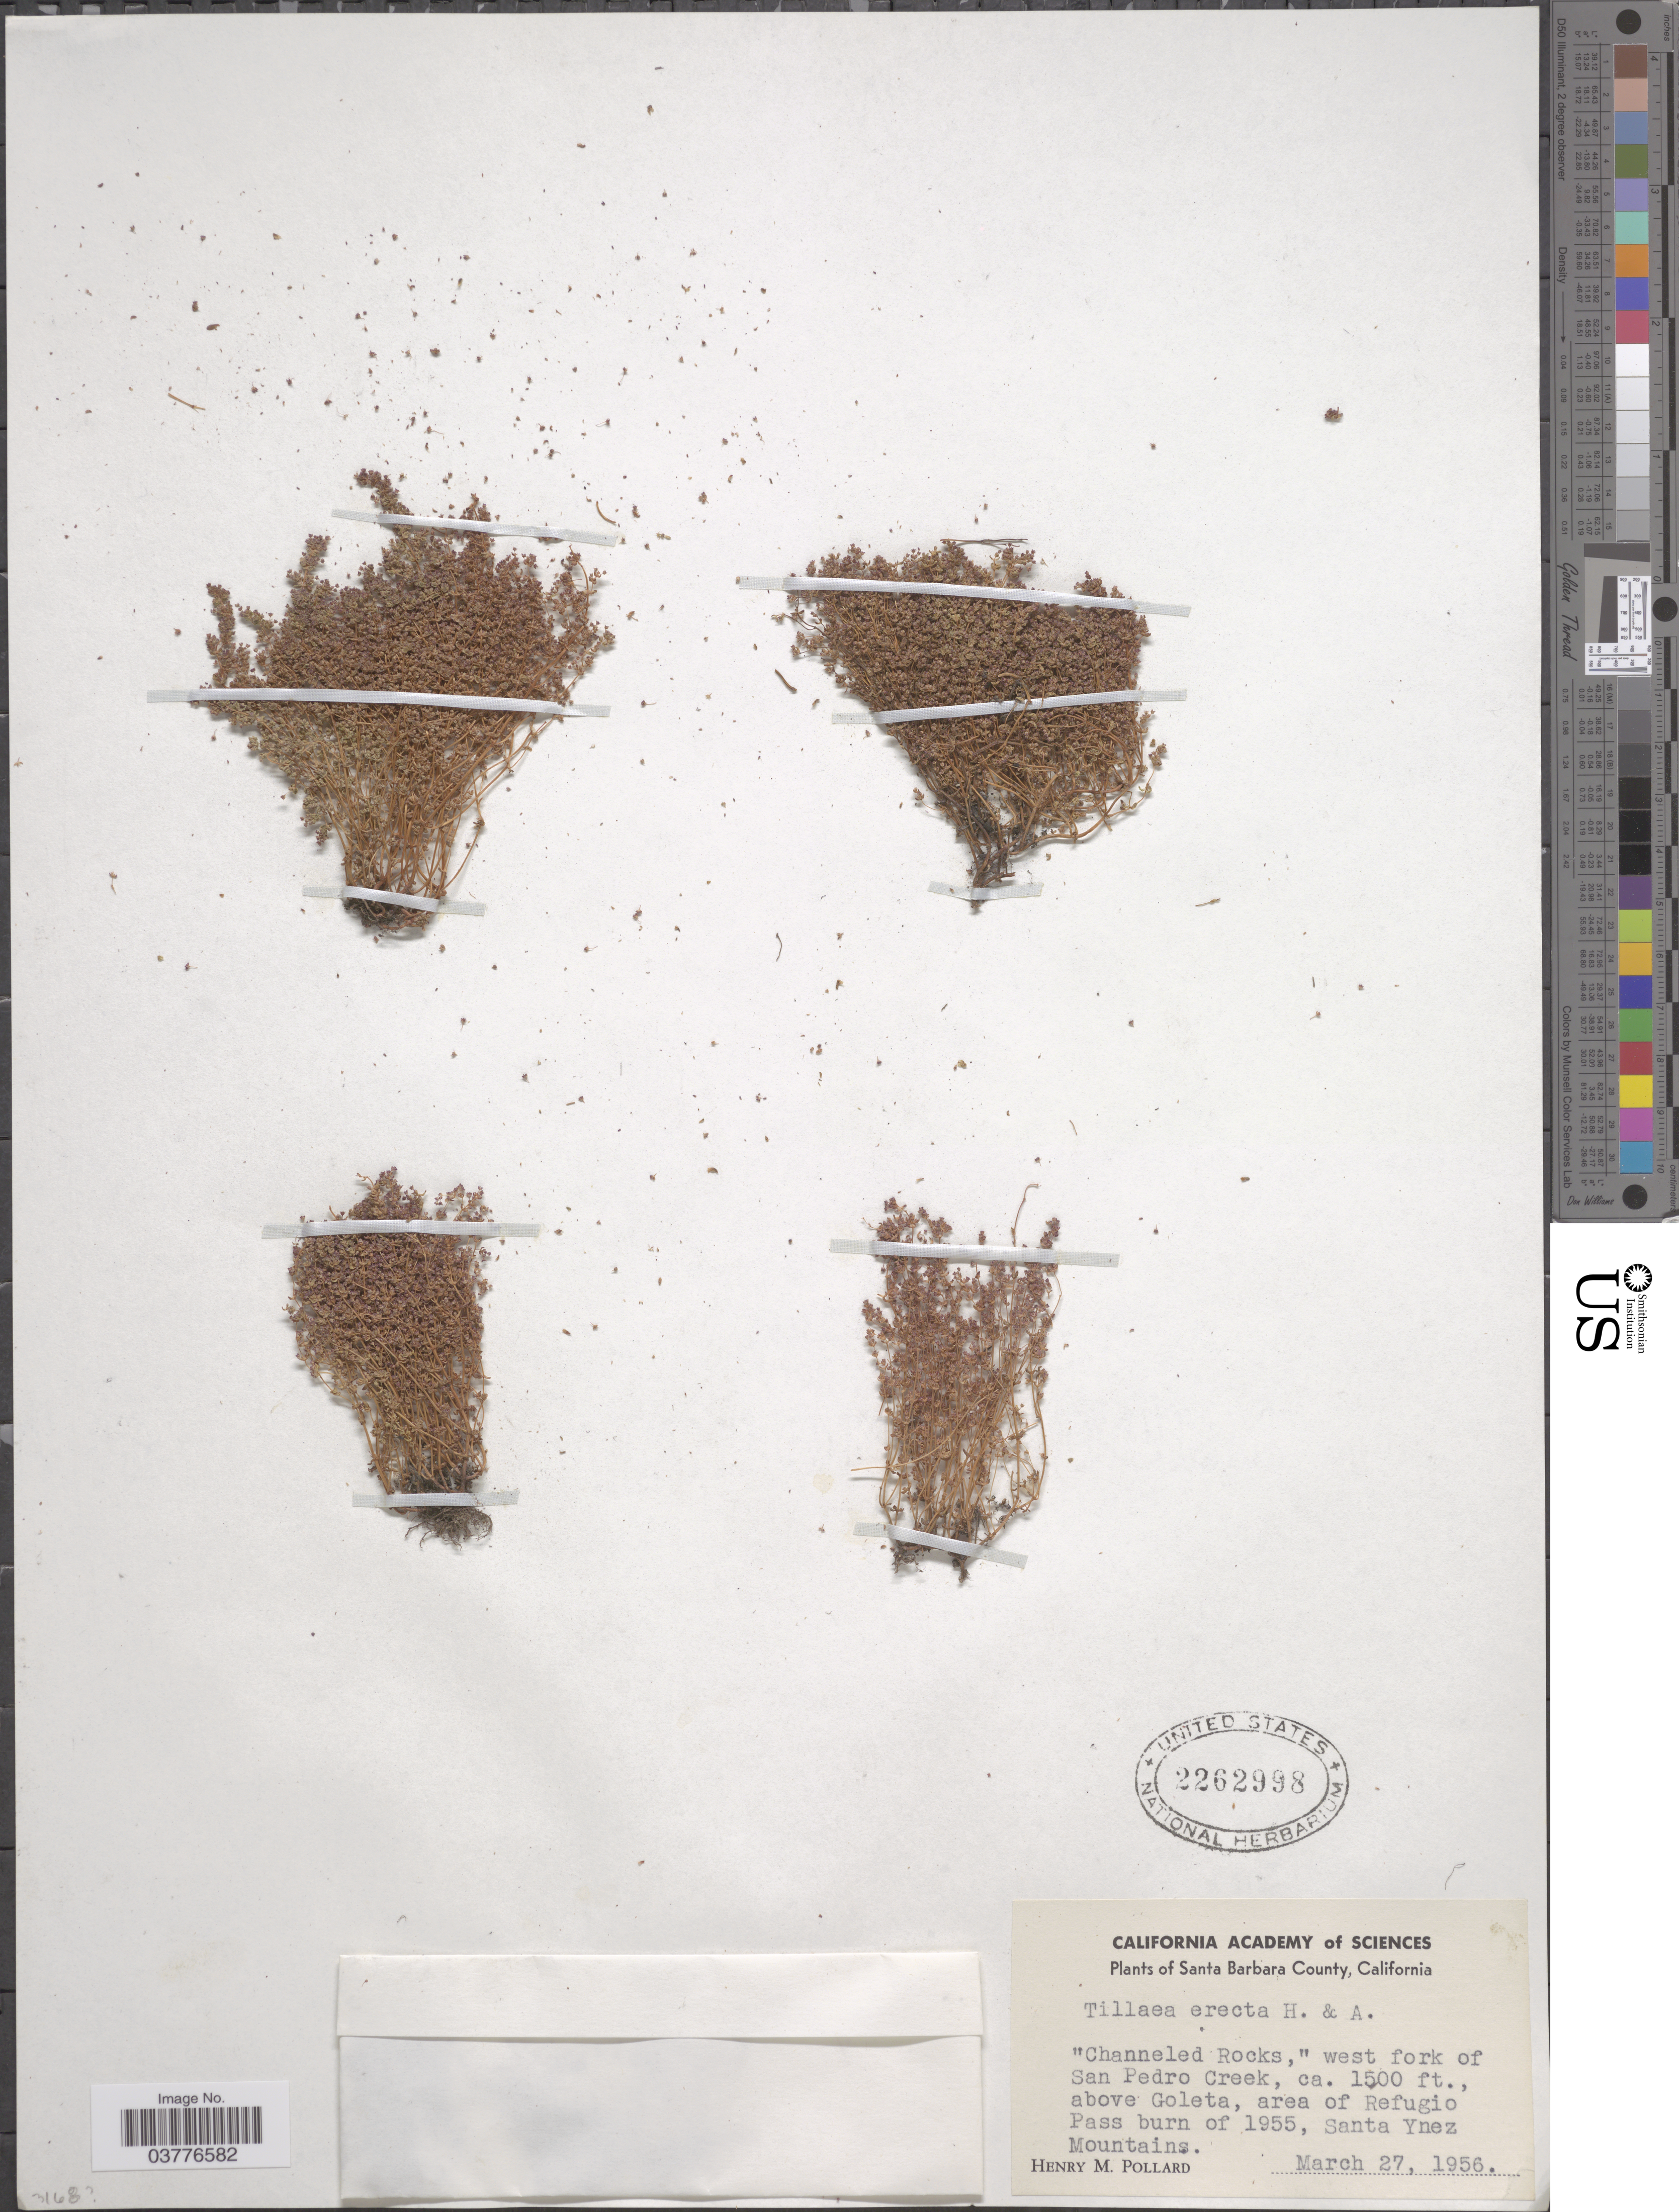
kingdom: Plantae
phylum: Tracheophyta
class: Magnoliopsida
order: Saxifragales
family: Crassulaceae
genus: Crassula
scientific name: Crassula connata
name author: (Ruiz & Pav.) A. Berger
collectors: H. M. Pollard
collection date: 1956-03-27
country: United States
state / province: California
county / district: Santa Barbara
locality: Santa Barbara County. " Channeled Rocks," west fork of San Pedro Creek, above Goleta, area of Refugio Pass burn of 1955, Santa Ynez Mountains.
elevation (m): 457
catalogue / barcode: US 2262998